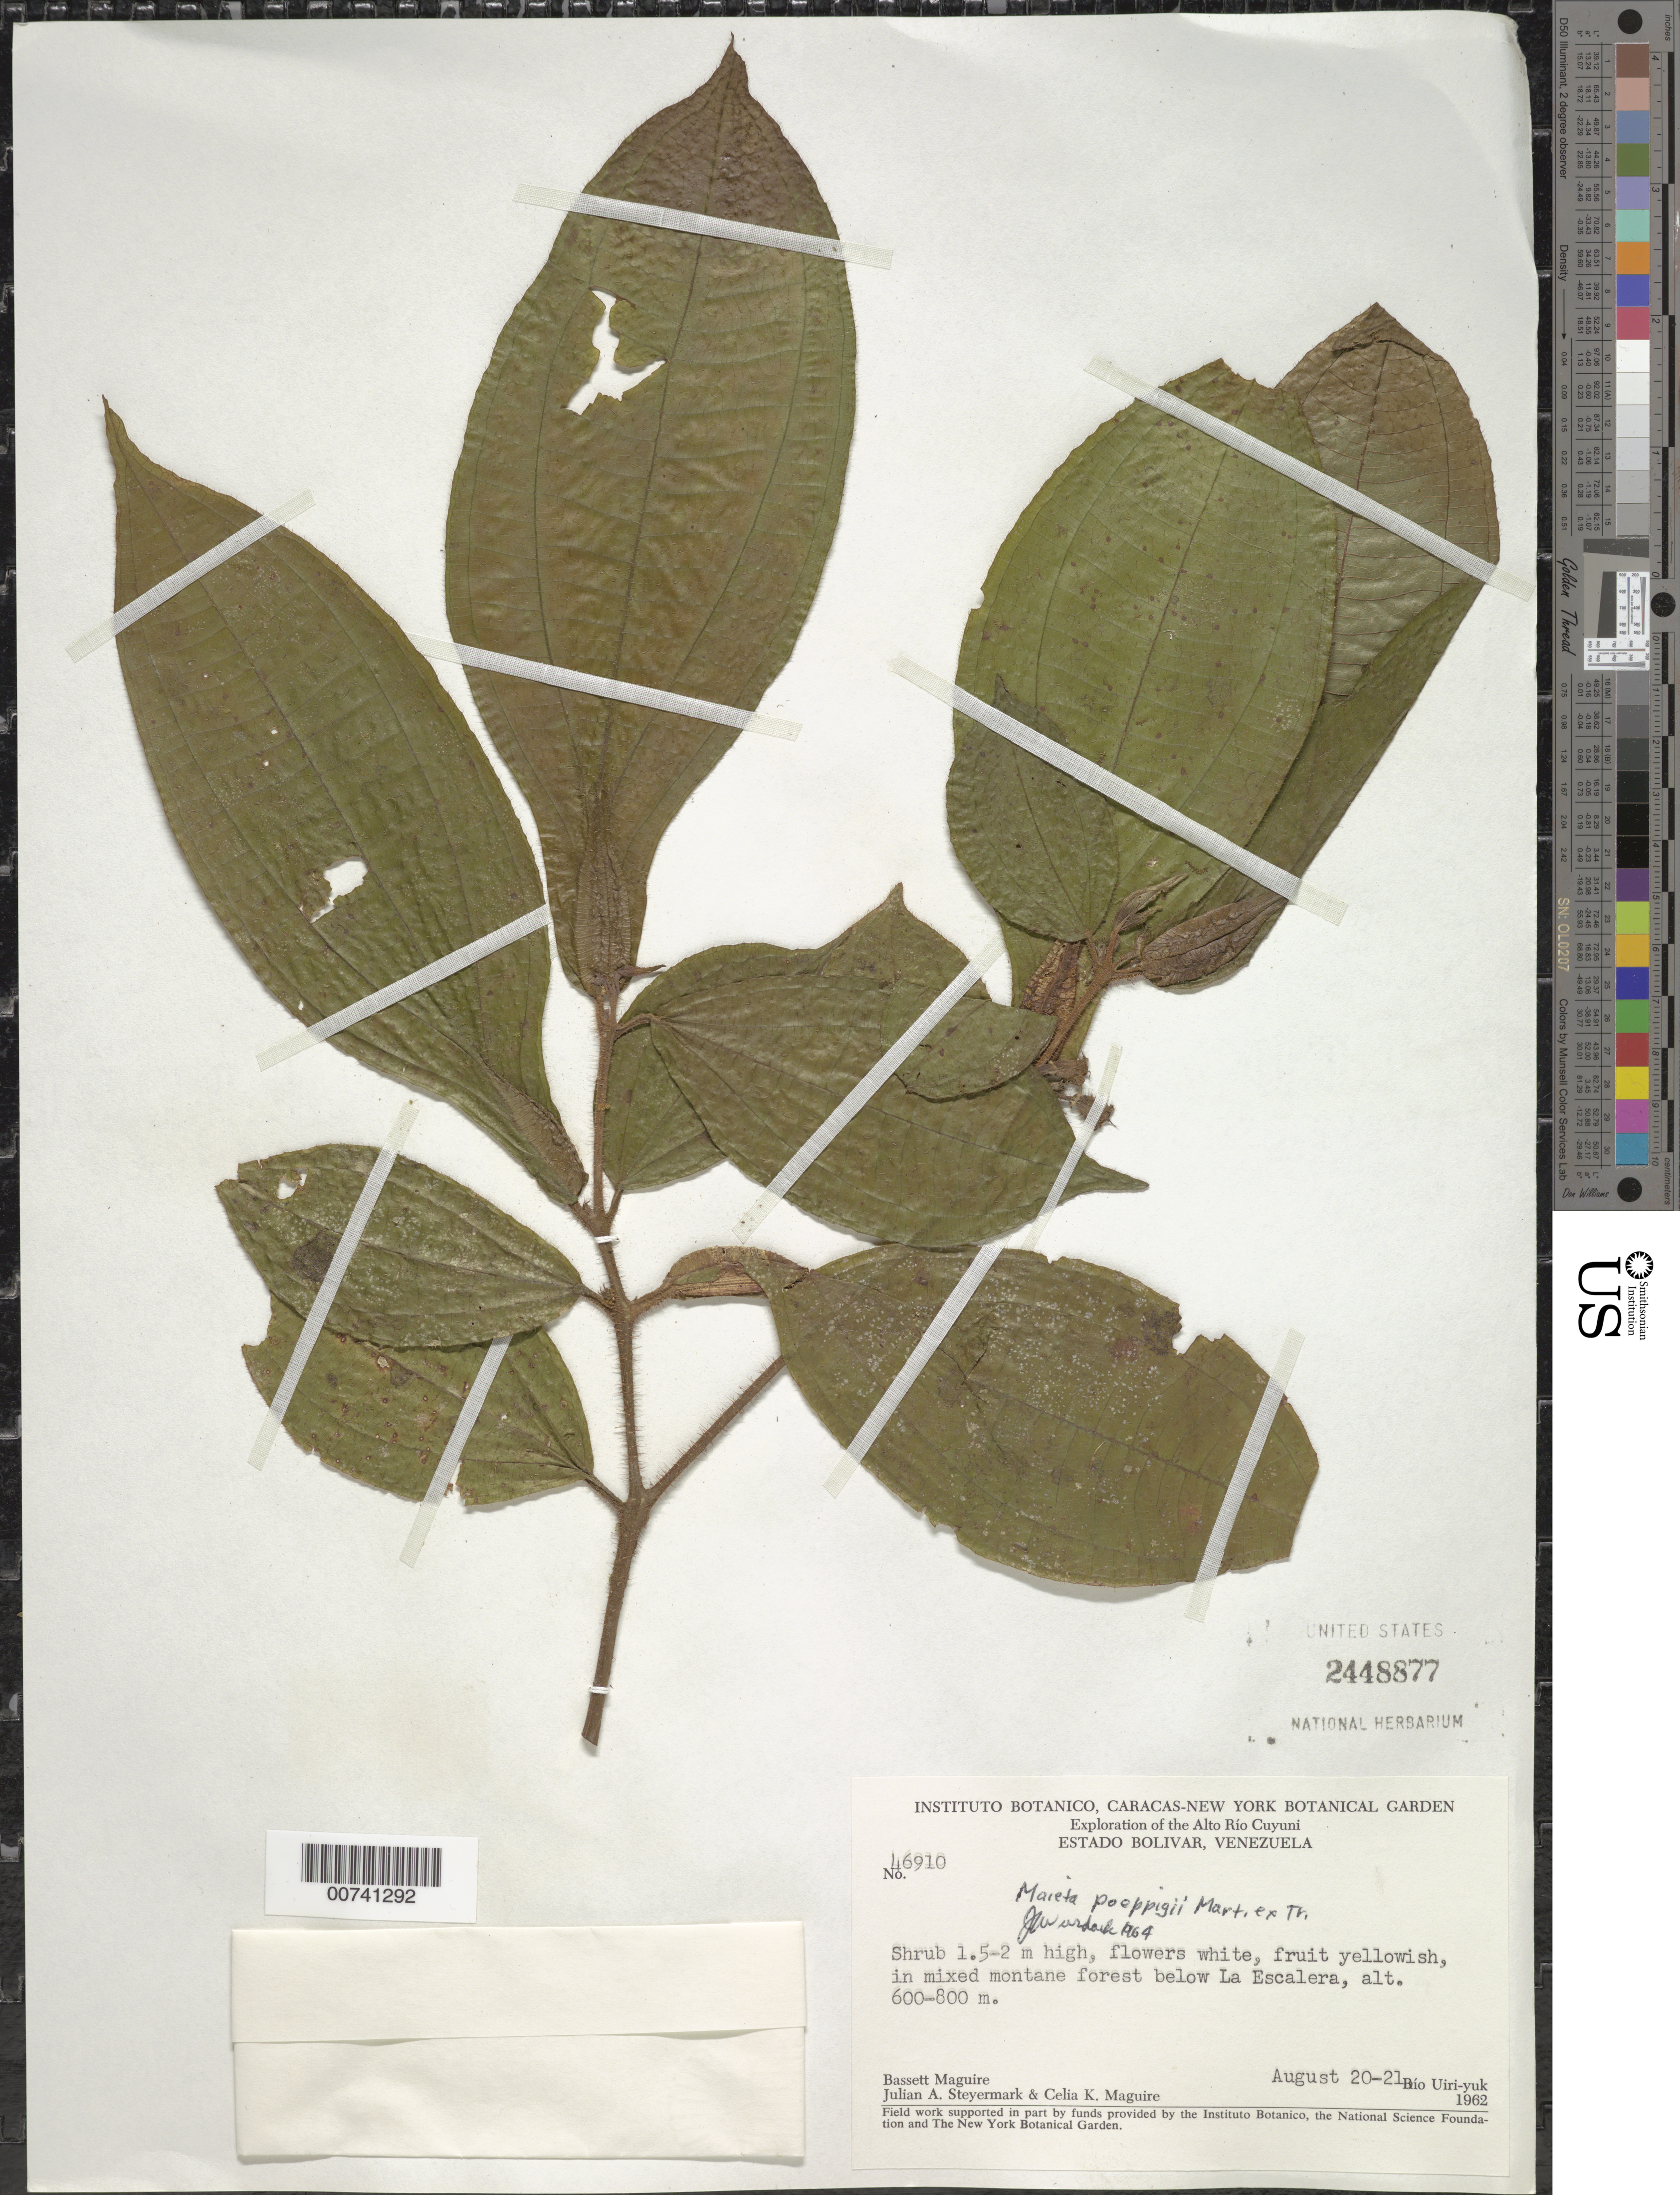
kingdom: Plantae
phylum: Tracheophyta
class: Magnoliopsida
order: Myrtales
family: Melastomataceae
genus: Maieta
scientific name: Maieta poeppigii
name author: Mart. ex Cogn.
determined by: Wurdack, John J., (US), US (UNITED STATES)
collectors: B. Maguire, C. K. Maguire & J. Steyermark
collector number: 46910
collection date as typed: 20-Aug-62 to 21-Aug-62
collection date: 1962-08-20/1962-08-21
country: Venezuela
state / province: Bolívar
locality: Alto Río Cuyuni, Río Uiri-yuk, La Escalera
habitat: Montane forest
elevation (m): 600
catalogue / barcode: US 2448877